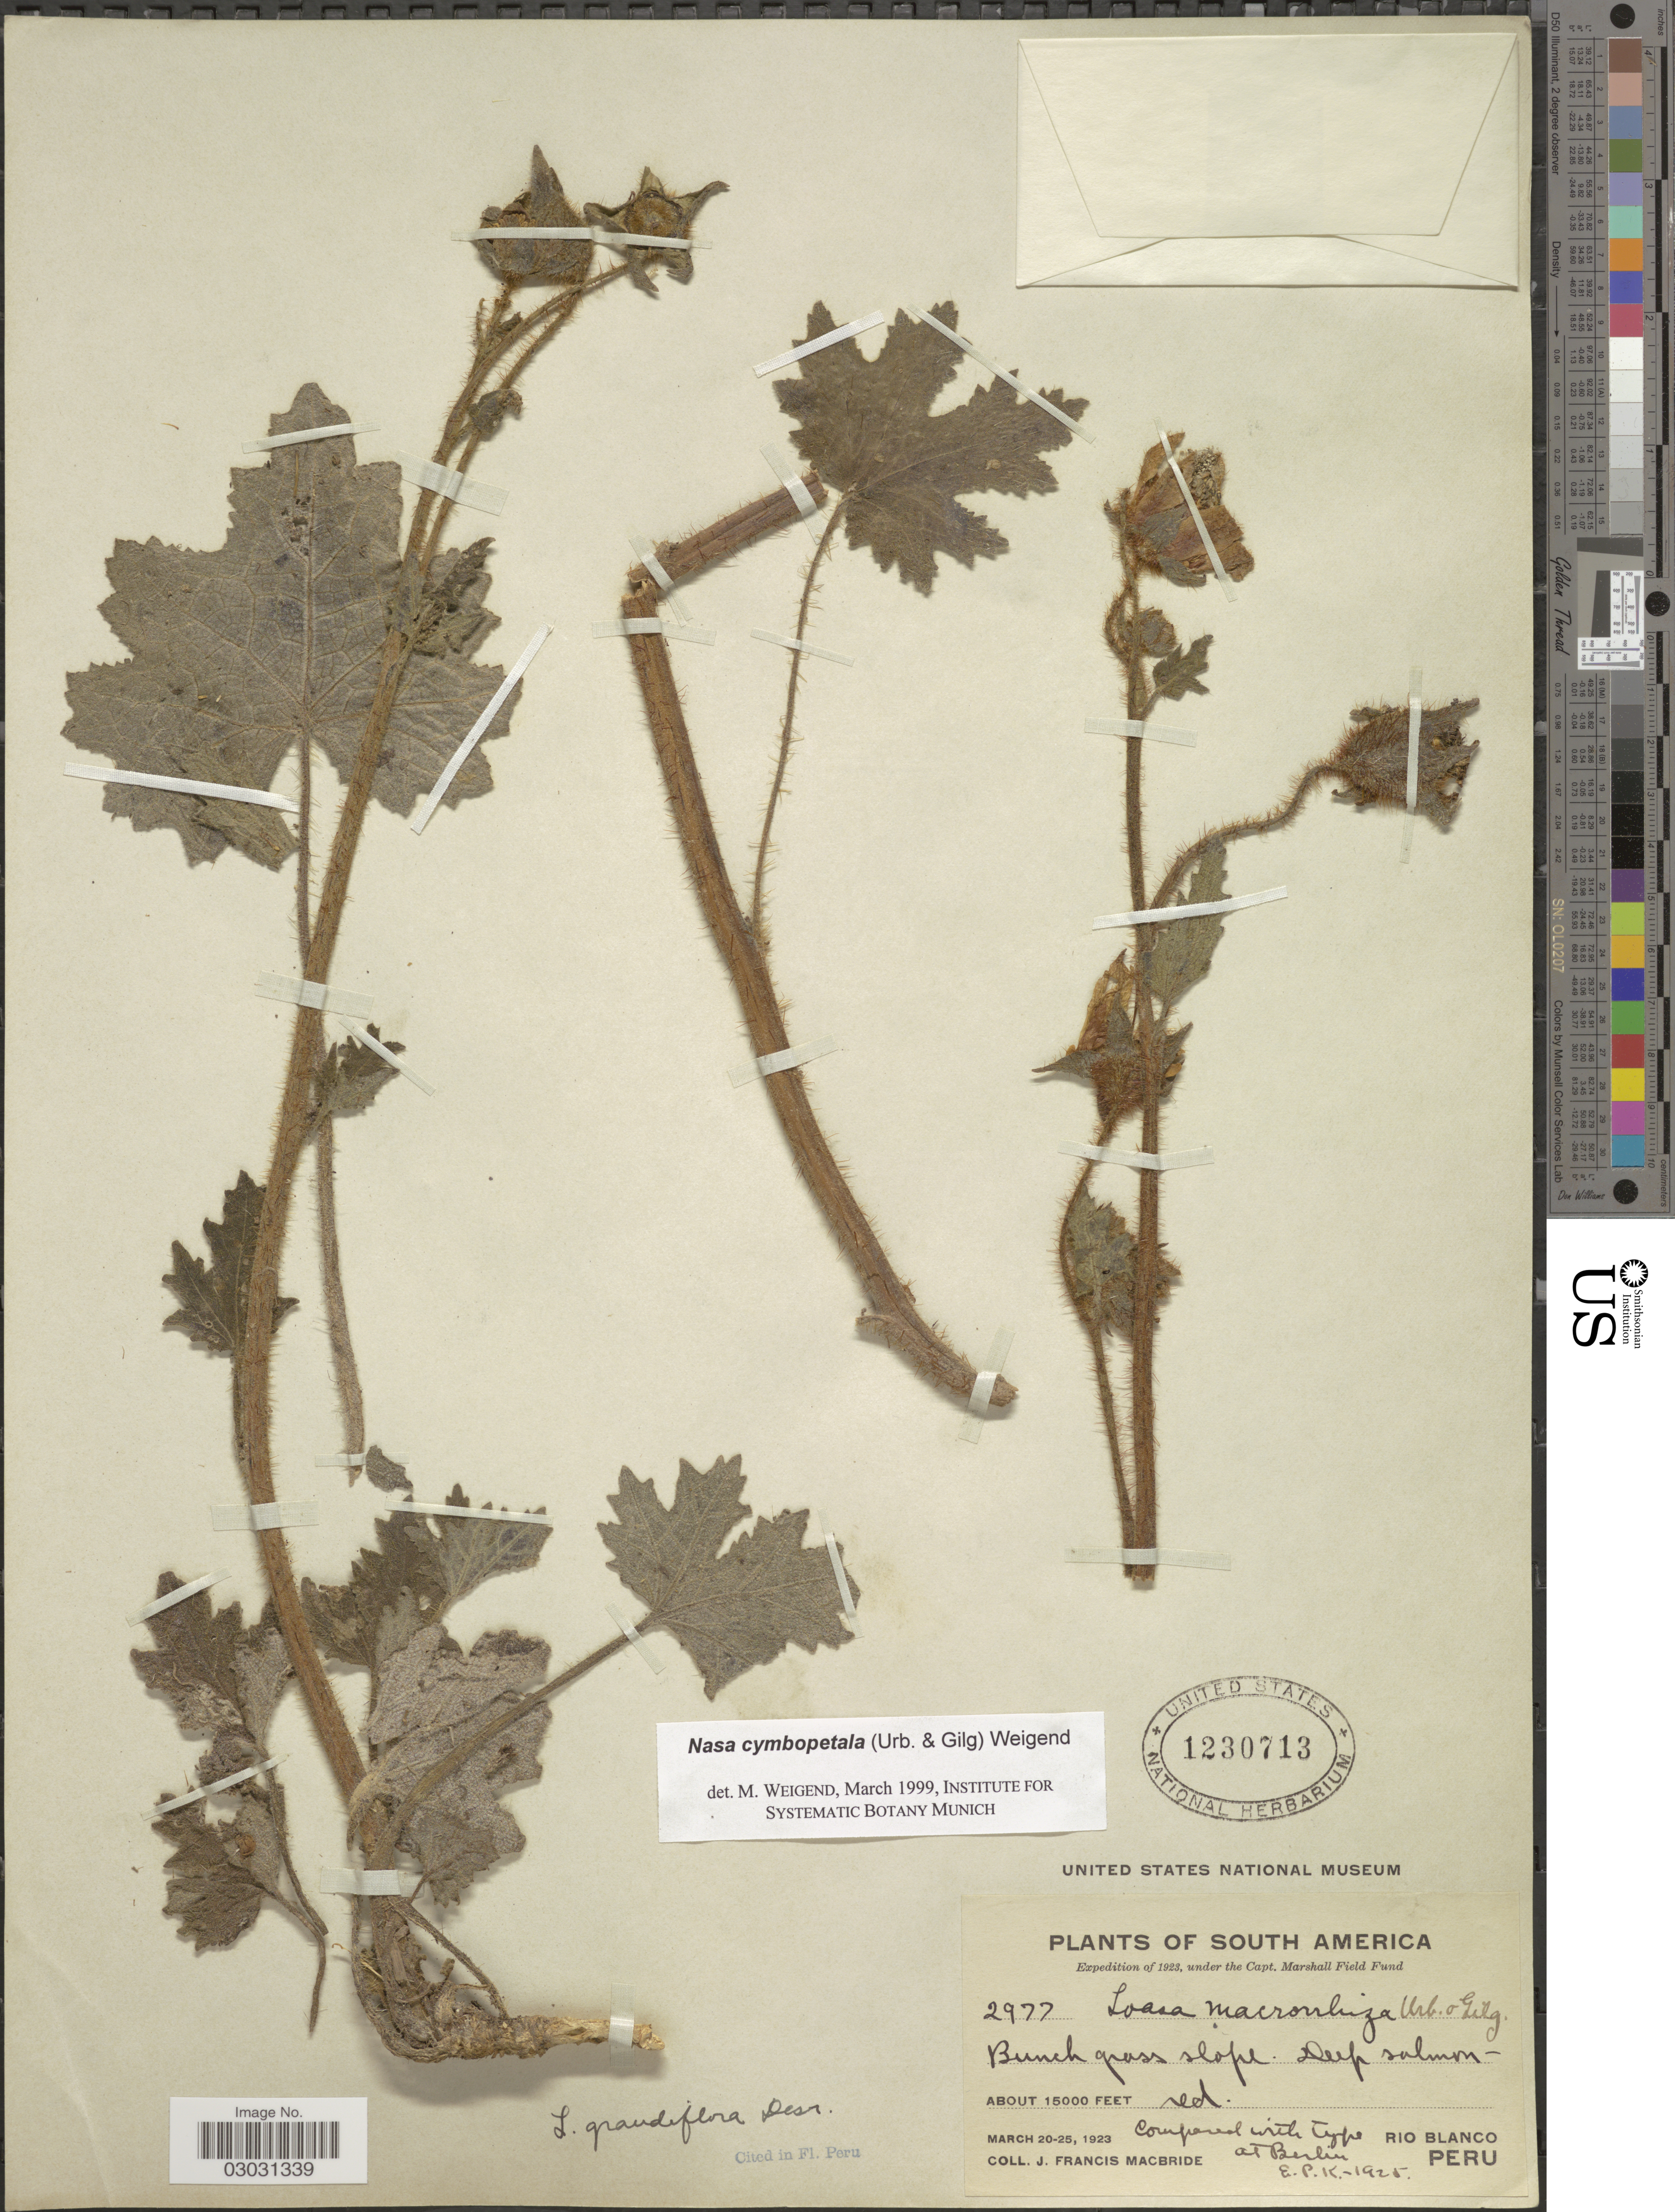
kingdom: Plantae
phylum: Tracheophyta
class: Magnoliopsida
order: Cornales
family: Loasaceae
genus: Nasa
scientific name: Nasa cymbopetala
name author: (Urb. & Gilg) Weigend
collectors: J. F. Macbride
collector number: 2977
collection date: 1923-03-20/1923-03-25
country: Peru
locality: Rio Blanco.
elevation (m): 4572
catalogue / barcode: US 1230713